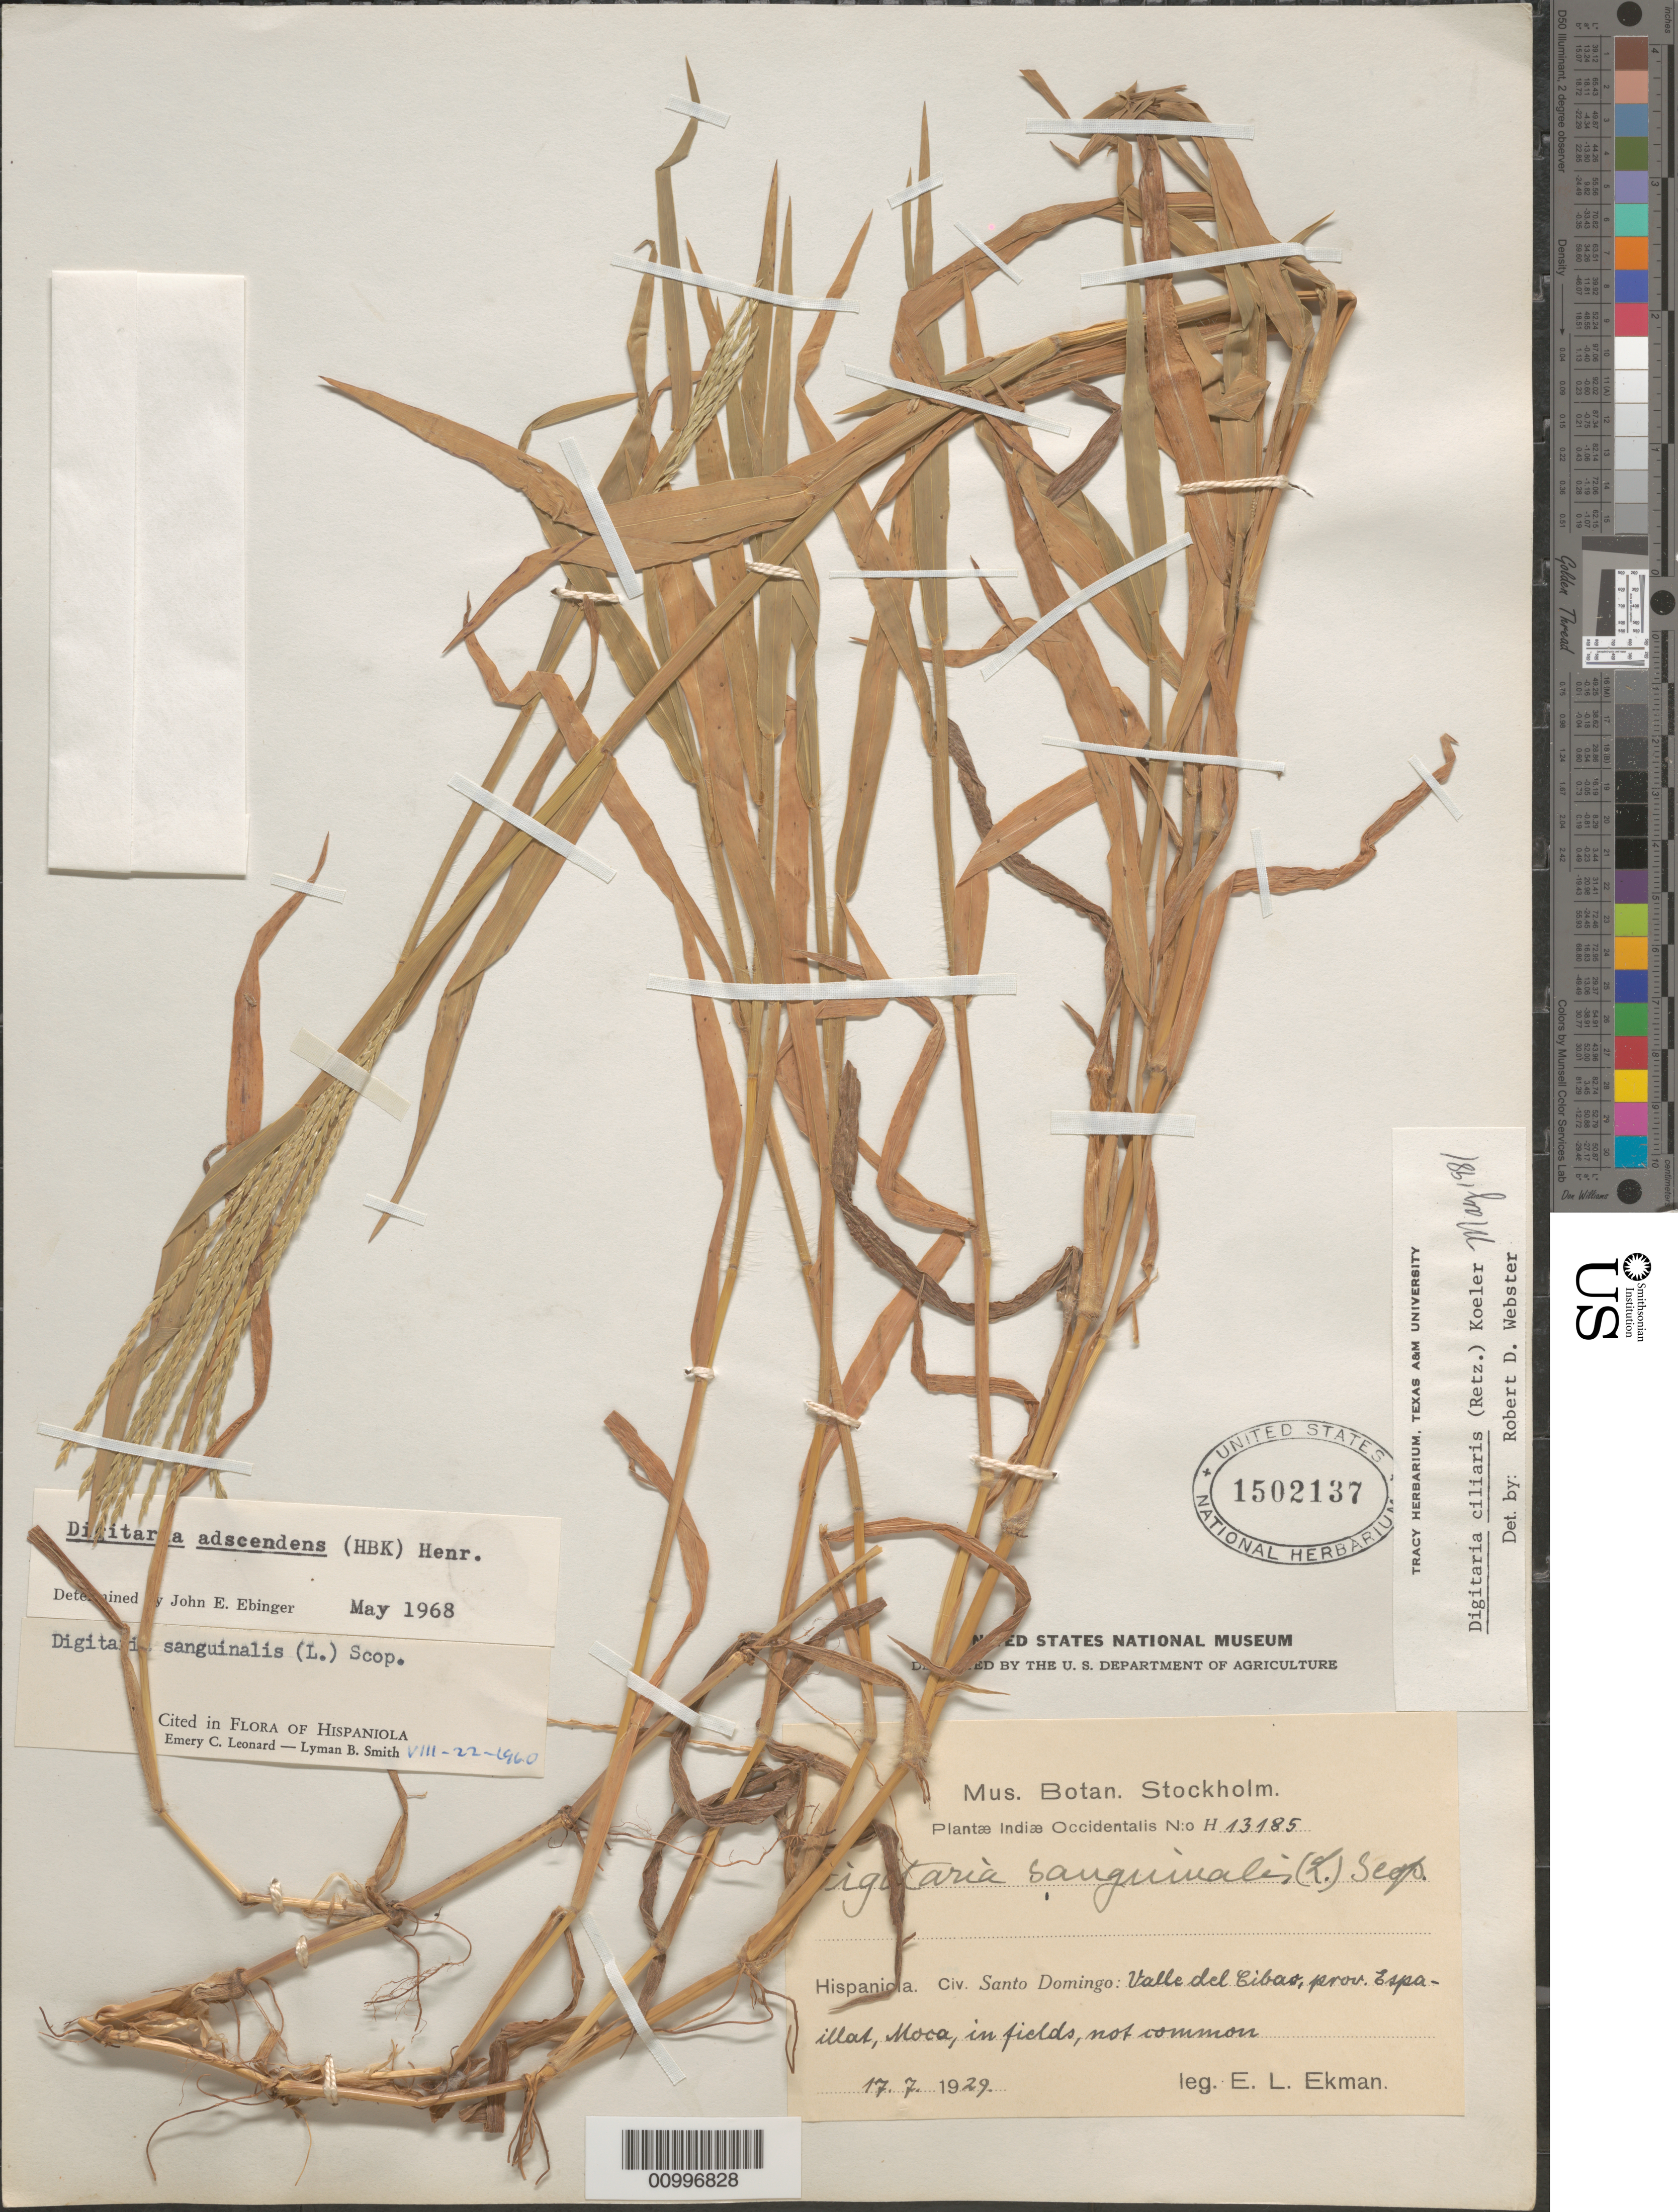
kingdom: Plantae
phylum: Tracheophyta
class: Liliopsida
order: Poales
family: Poaceae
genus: Digitaria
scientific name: Digitaria ciliaris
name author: (Retz.) Koeler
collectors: E. L. Ekman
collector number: H 13185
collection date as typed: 17 Jul 1929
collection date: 1929-07-17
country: Dominican Republic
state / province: Espaillat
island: Hispaniola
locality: Moca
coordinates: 0 N, 0 E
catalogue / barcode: US 1502137